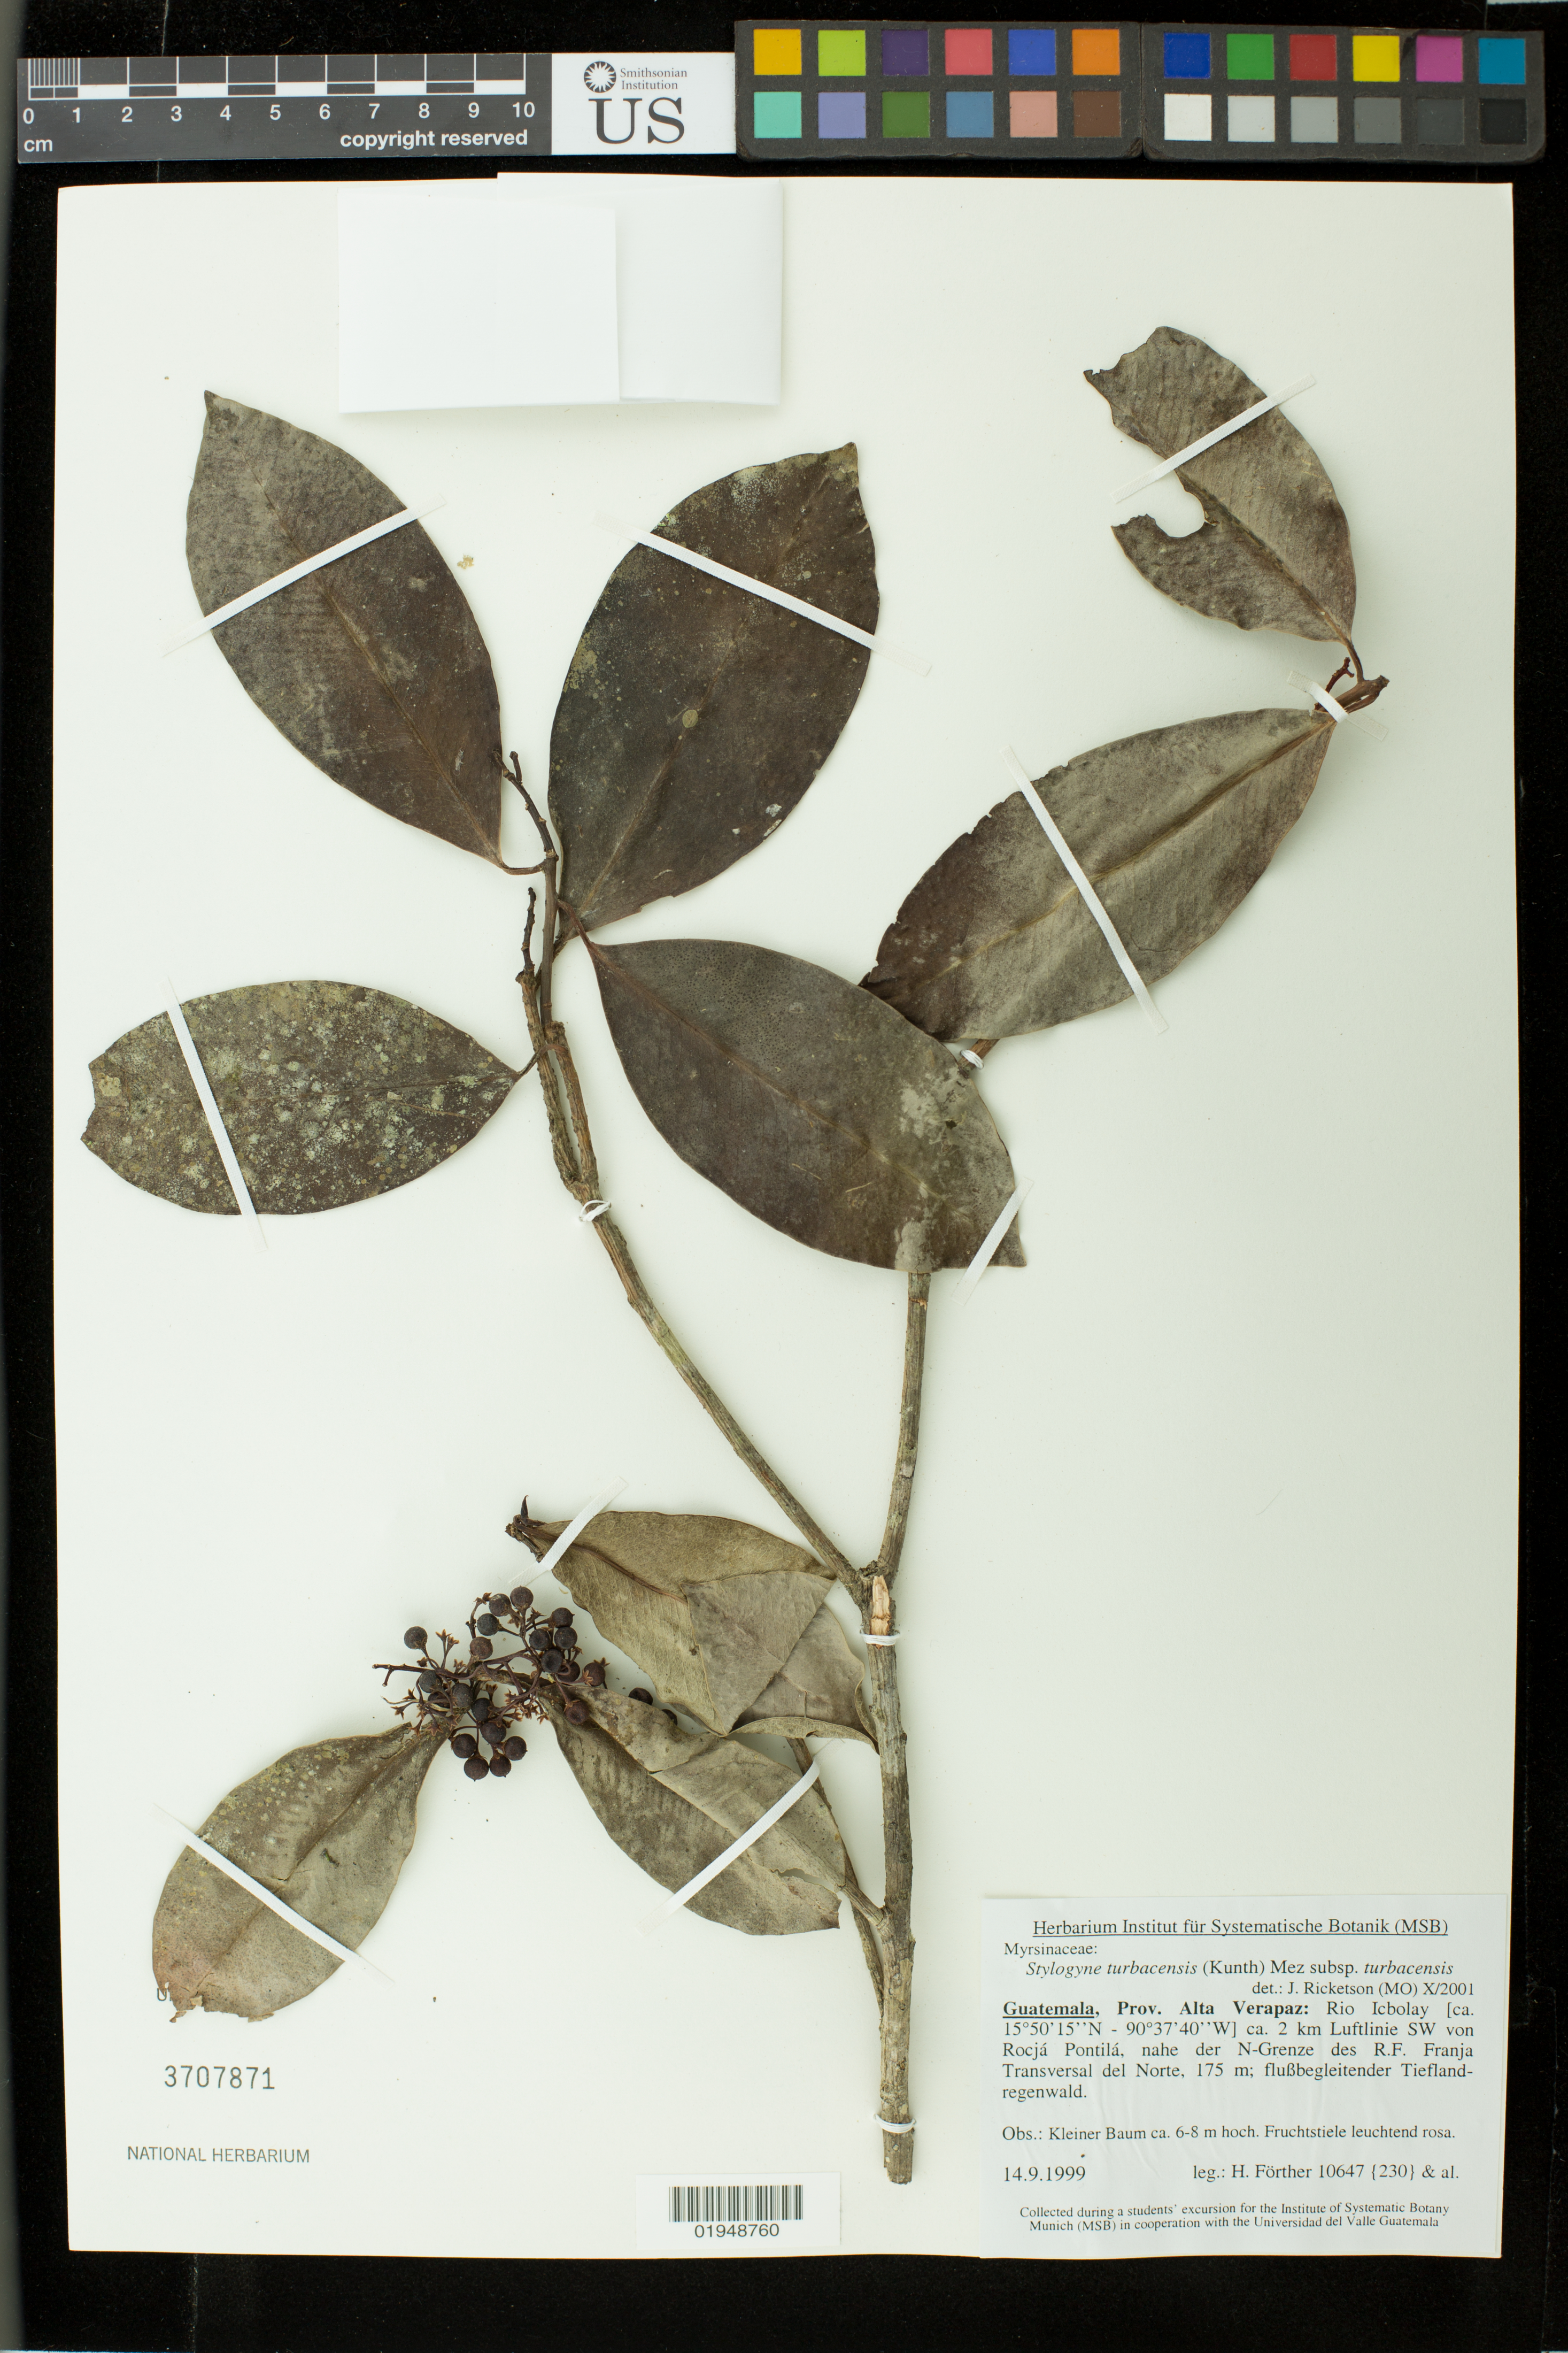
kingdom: Plantae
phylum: Tracheophyta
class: Magnoliopsida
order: Ericales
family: Primulaceae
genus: Stylogyne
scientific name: Stylogyne turbacensis subsp. turbacensis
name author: (Kunth) Mez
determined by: Ricketson, Jon M., (MO), Missouri Botanical Garden (UNITED STATES)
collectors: H. Förther & et al.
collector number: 10647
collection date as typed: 14.9.1999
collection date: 1999-09-14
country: Guatemala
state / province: Alta Verapaz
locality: Rio Icbolay, ca. 2 km Luftlinie SW von Rocjá Pontilá, nahe der N-Grenze des R.F. Franja Trasversal del Norte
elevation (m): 175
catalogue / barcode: US 3707871